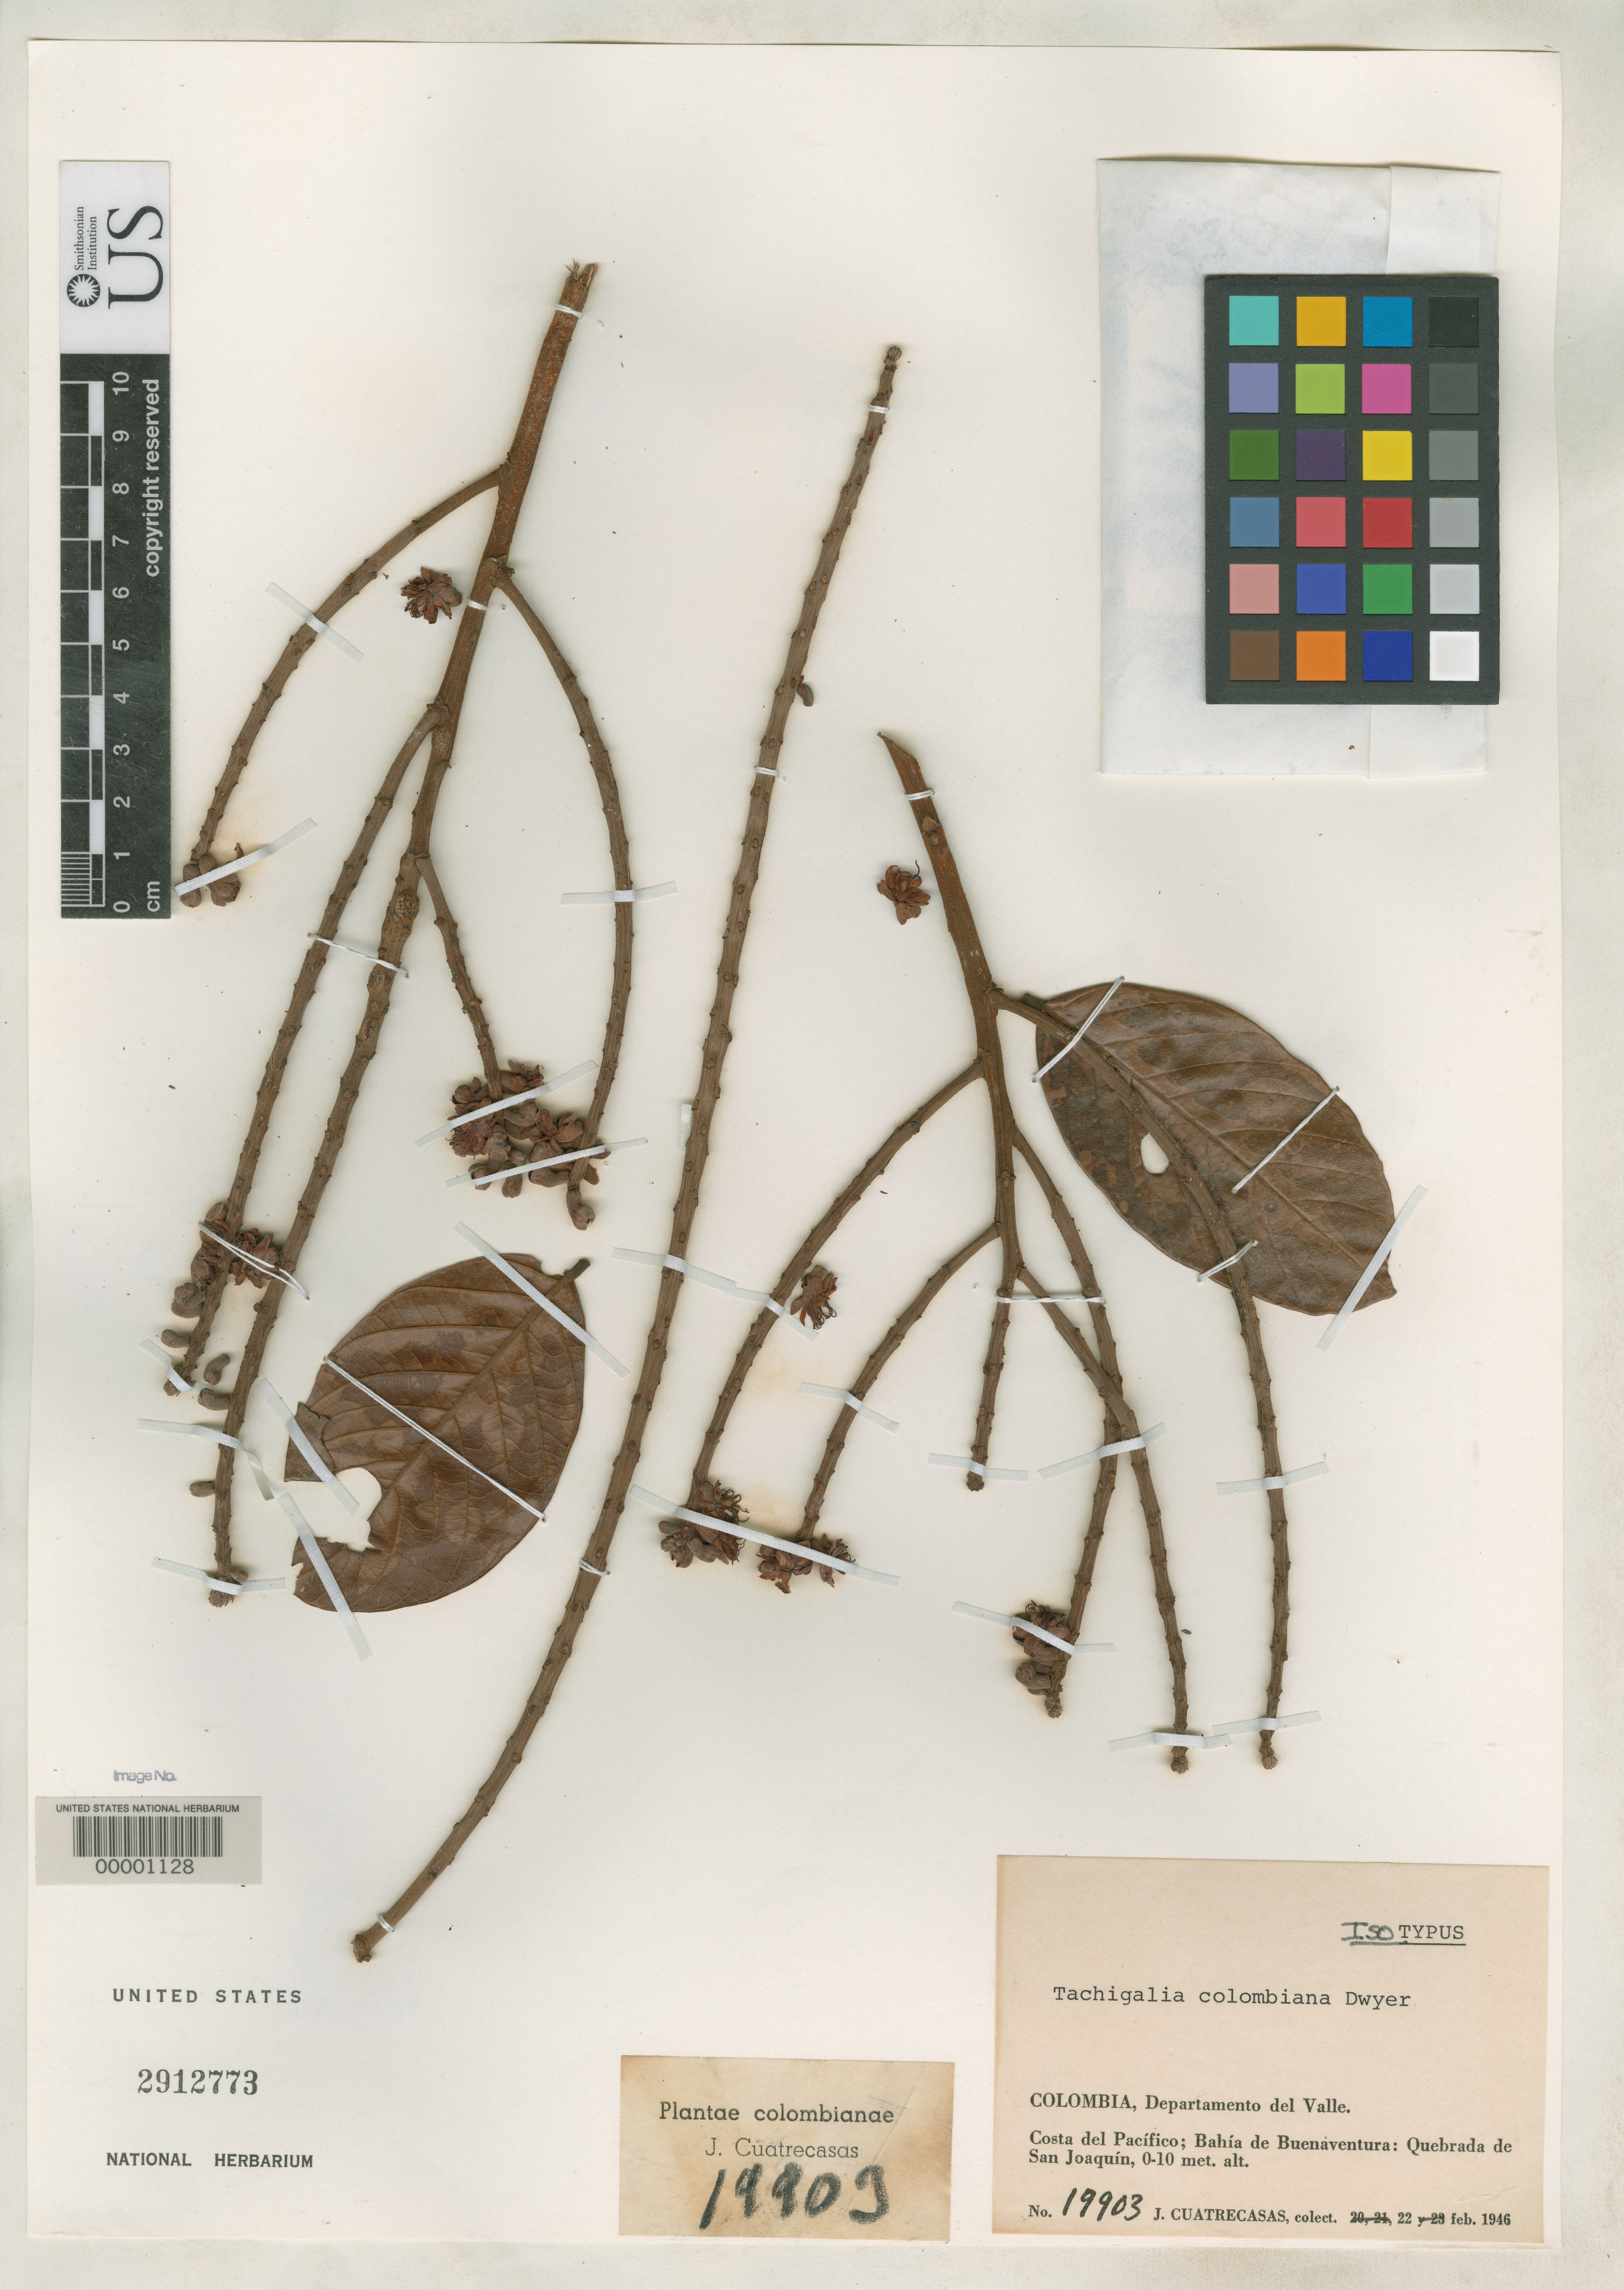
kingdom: Plantae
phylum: Tracheophyta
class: Magnoliopsida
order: Fabales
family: Fabaceae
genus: Tachigali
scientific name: Tachigali colombiana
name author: Dwyer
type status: Isotype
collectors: J. Cuatrecasas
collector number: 19903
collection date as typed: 22 Feb 1946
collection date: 1946-02-22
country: Colombia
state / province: Valle del Cauca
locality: Costa del Pacifico, Bahia de Buena Ventura, Quebrada de San Joaquin.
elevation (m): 0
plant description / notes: Collection date 21 Feb. 1946 according to protologue.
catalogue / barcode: US 2912773